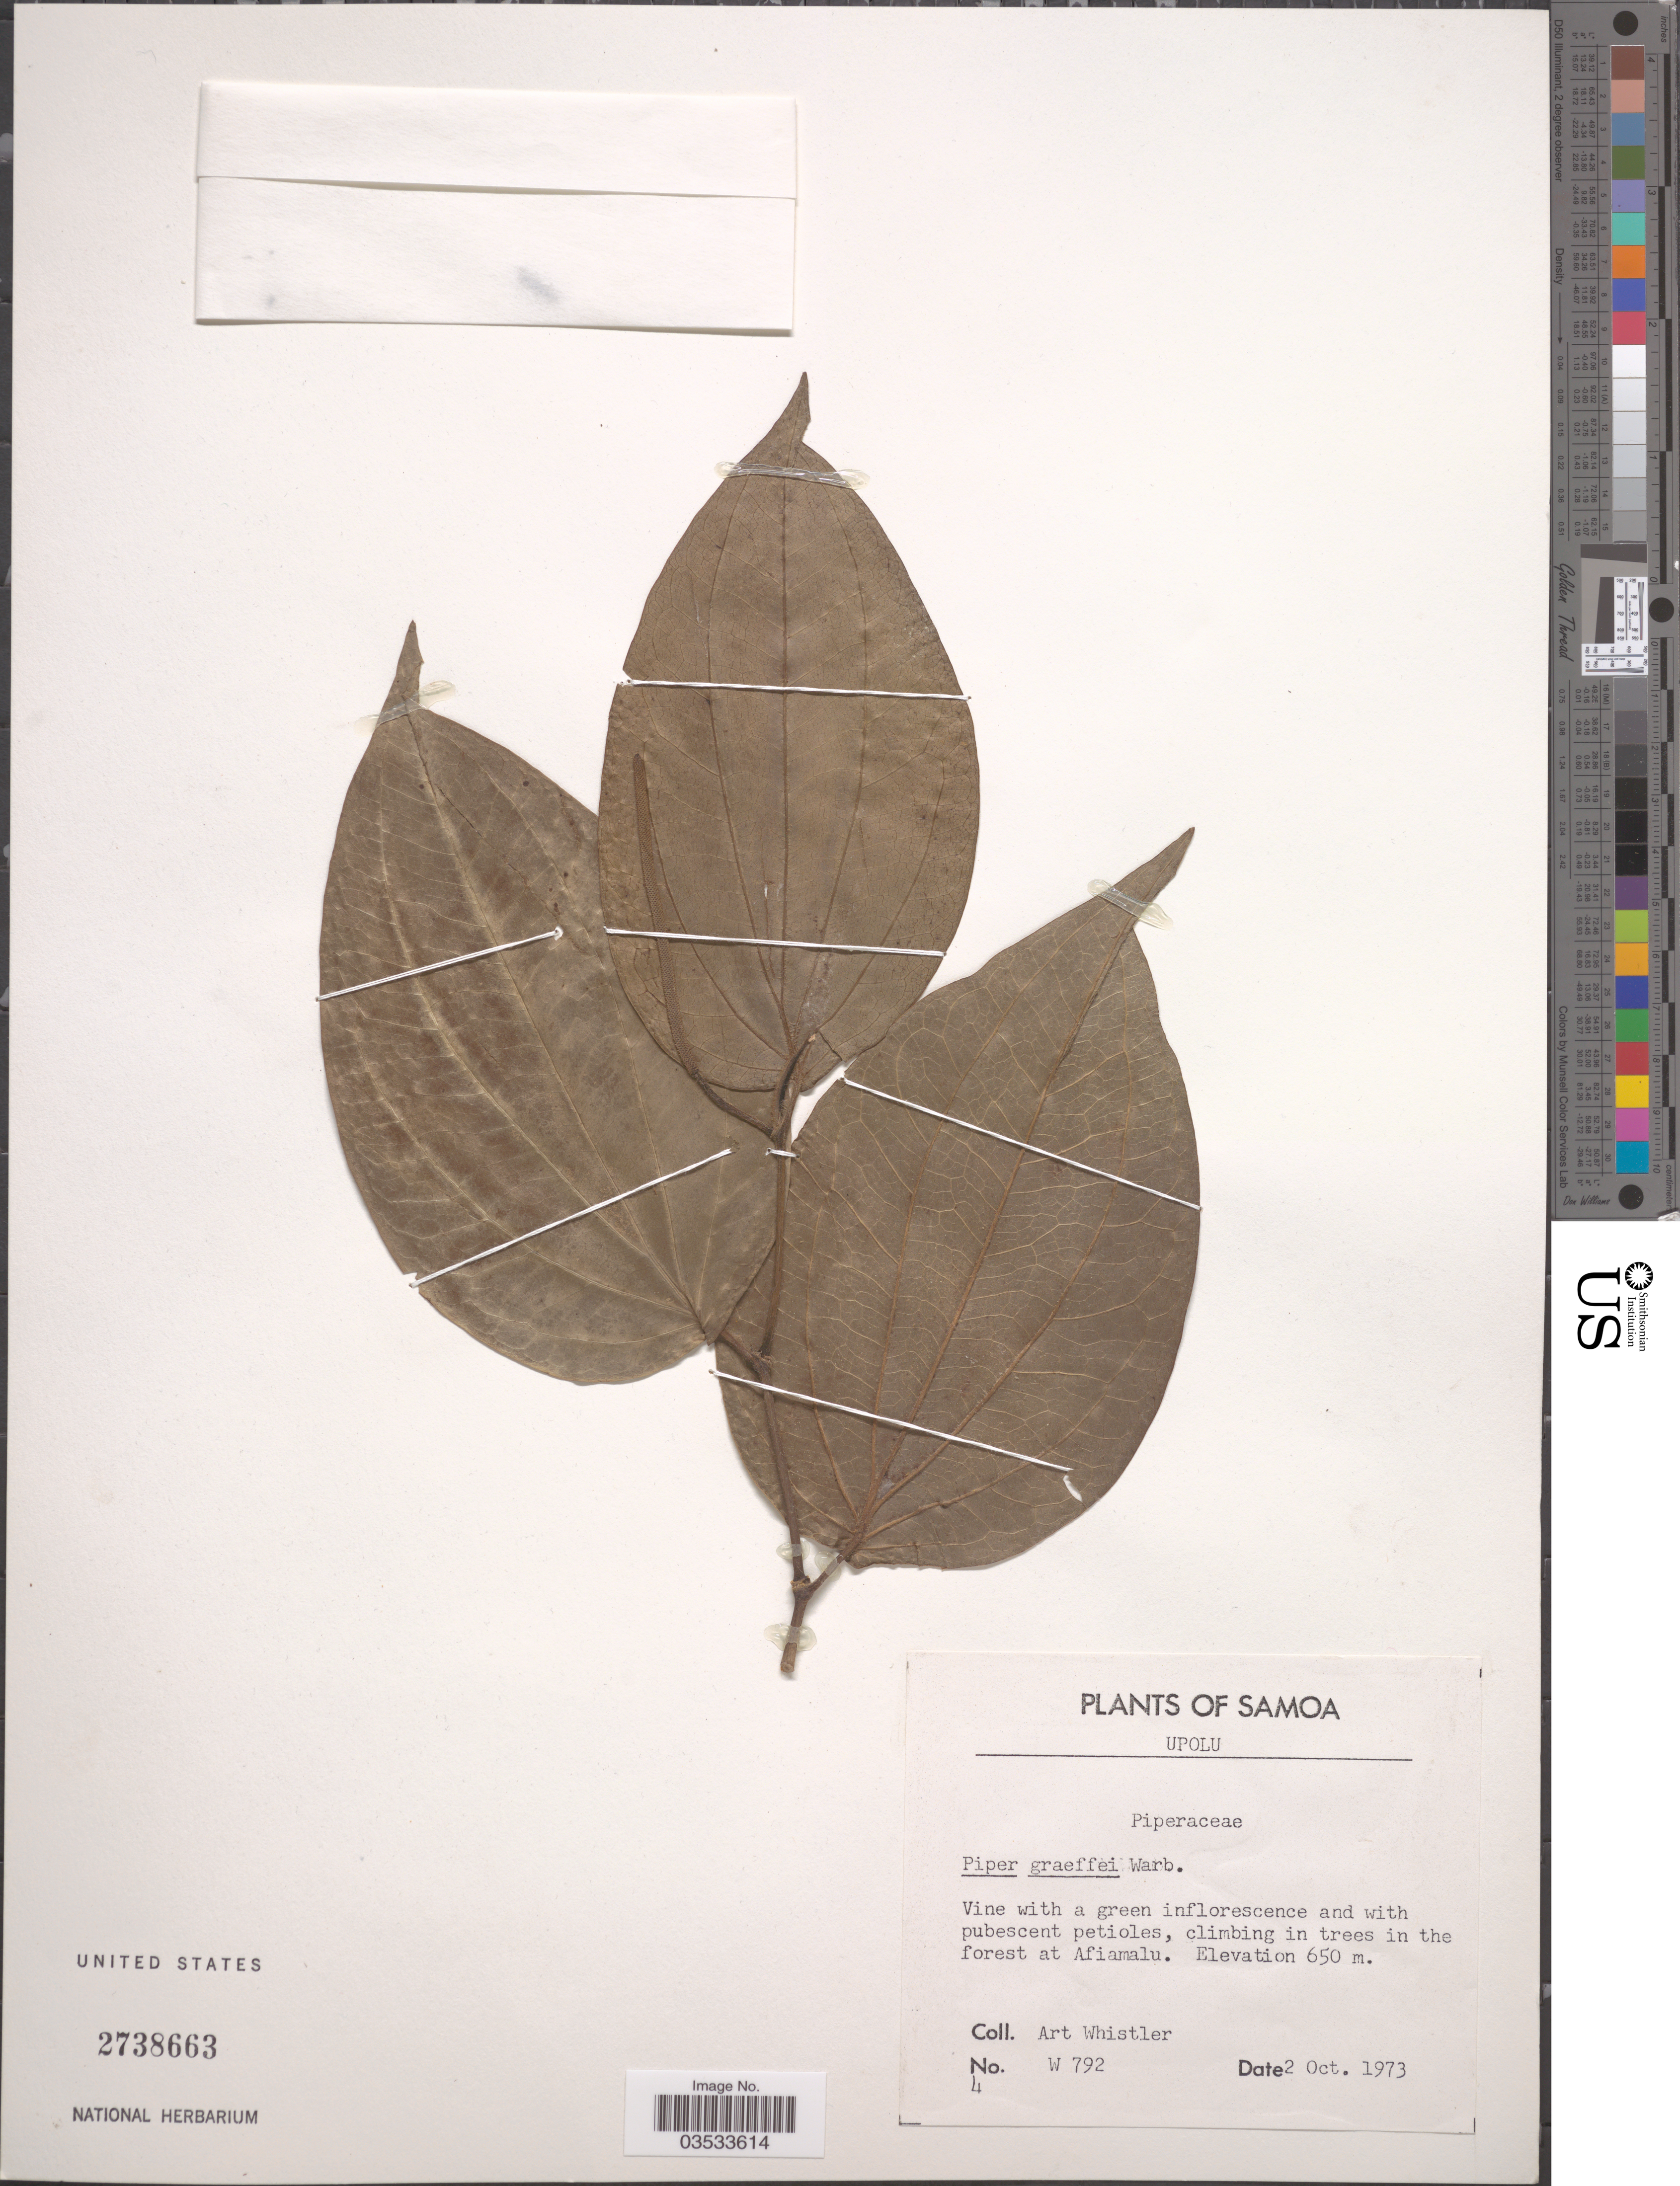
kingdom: Plantae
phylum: Tracheophyta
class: Magnoliopsida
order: Piperales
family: Piperaceae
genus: Piper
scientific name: Piper graeffei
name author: Warb.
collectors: A. Whistler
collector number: W792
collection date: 1973-10-02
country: Samoa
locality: Samoa. Upolu. Afiamalu.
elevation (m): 650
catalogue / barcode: US 2738663